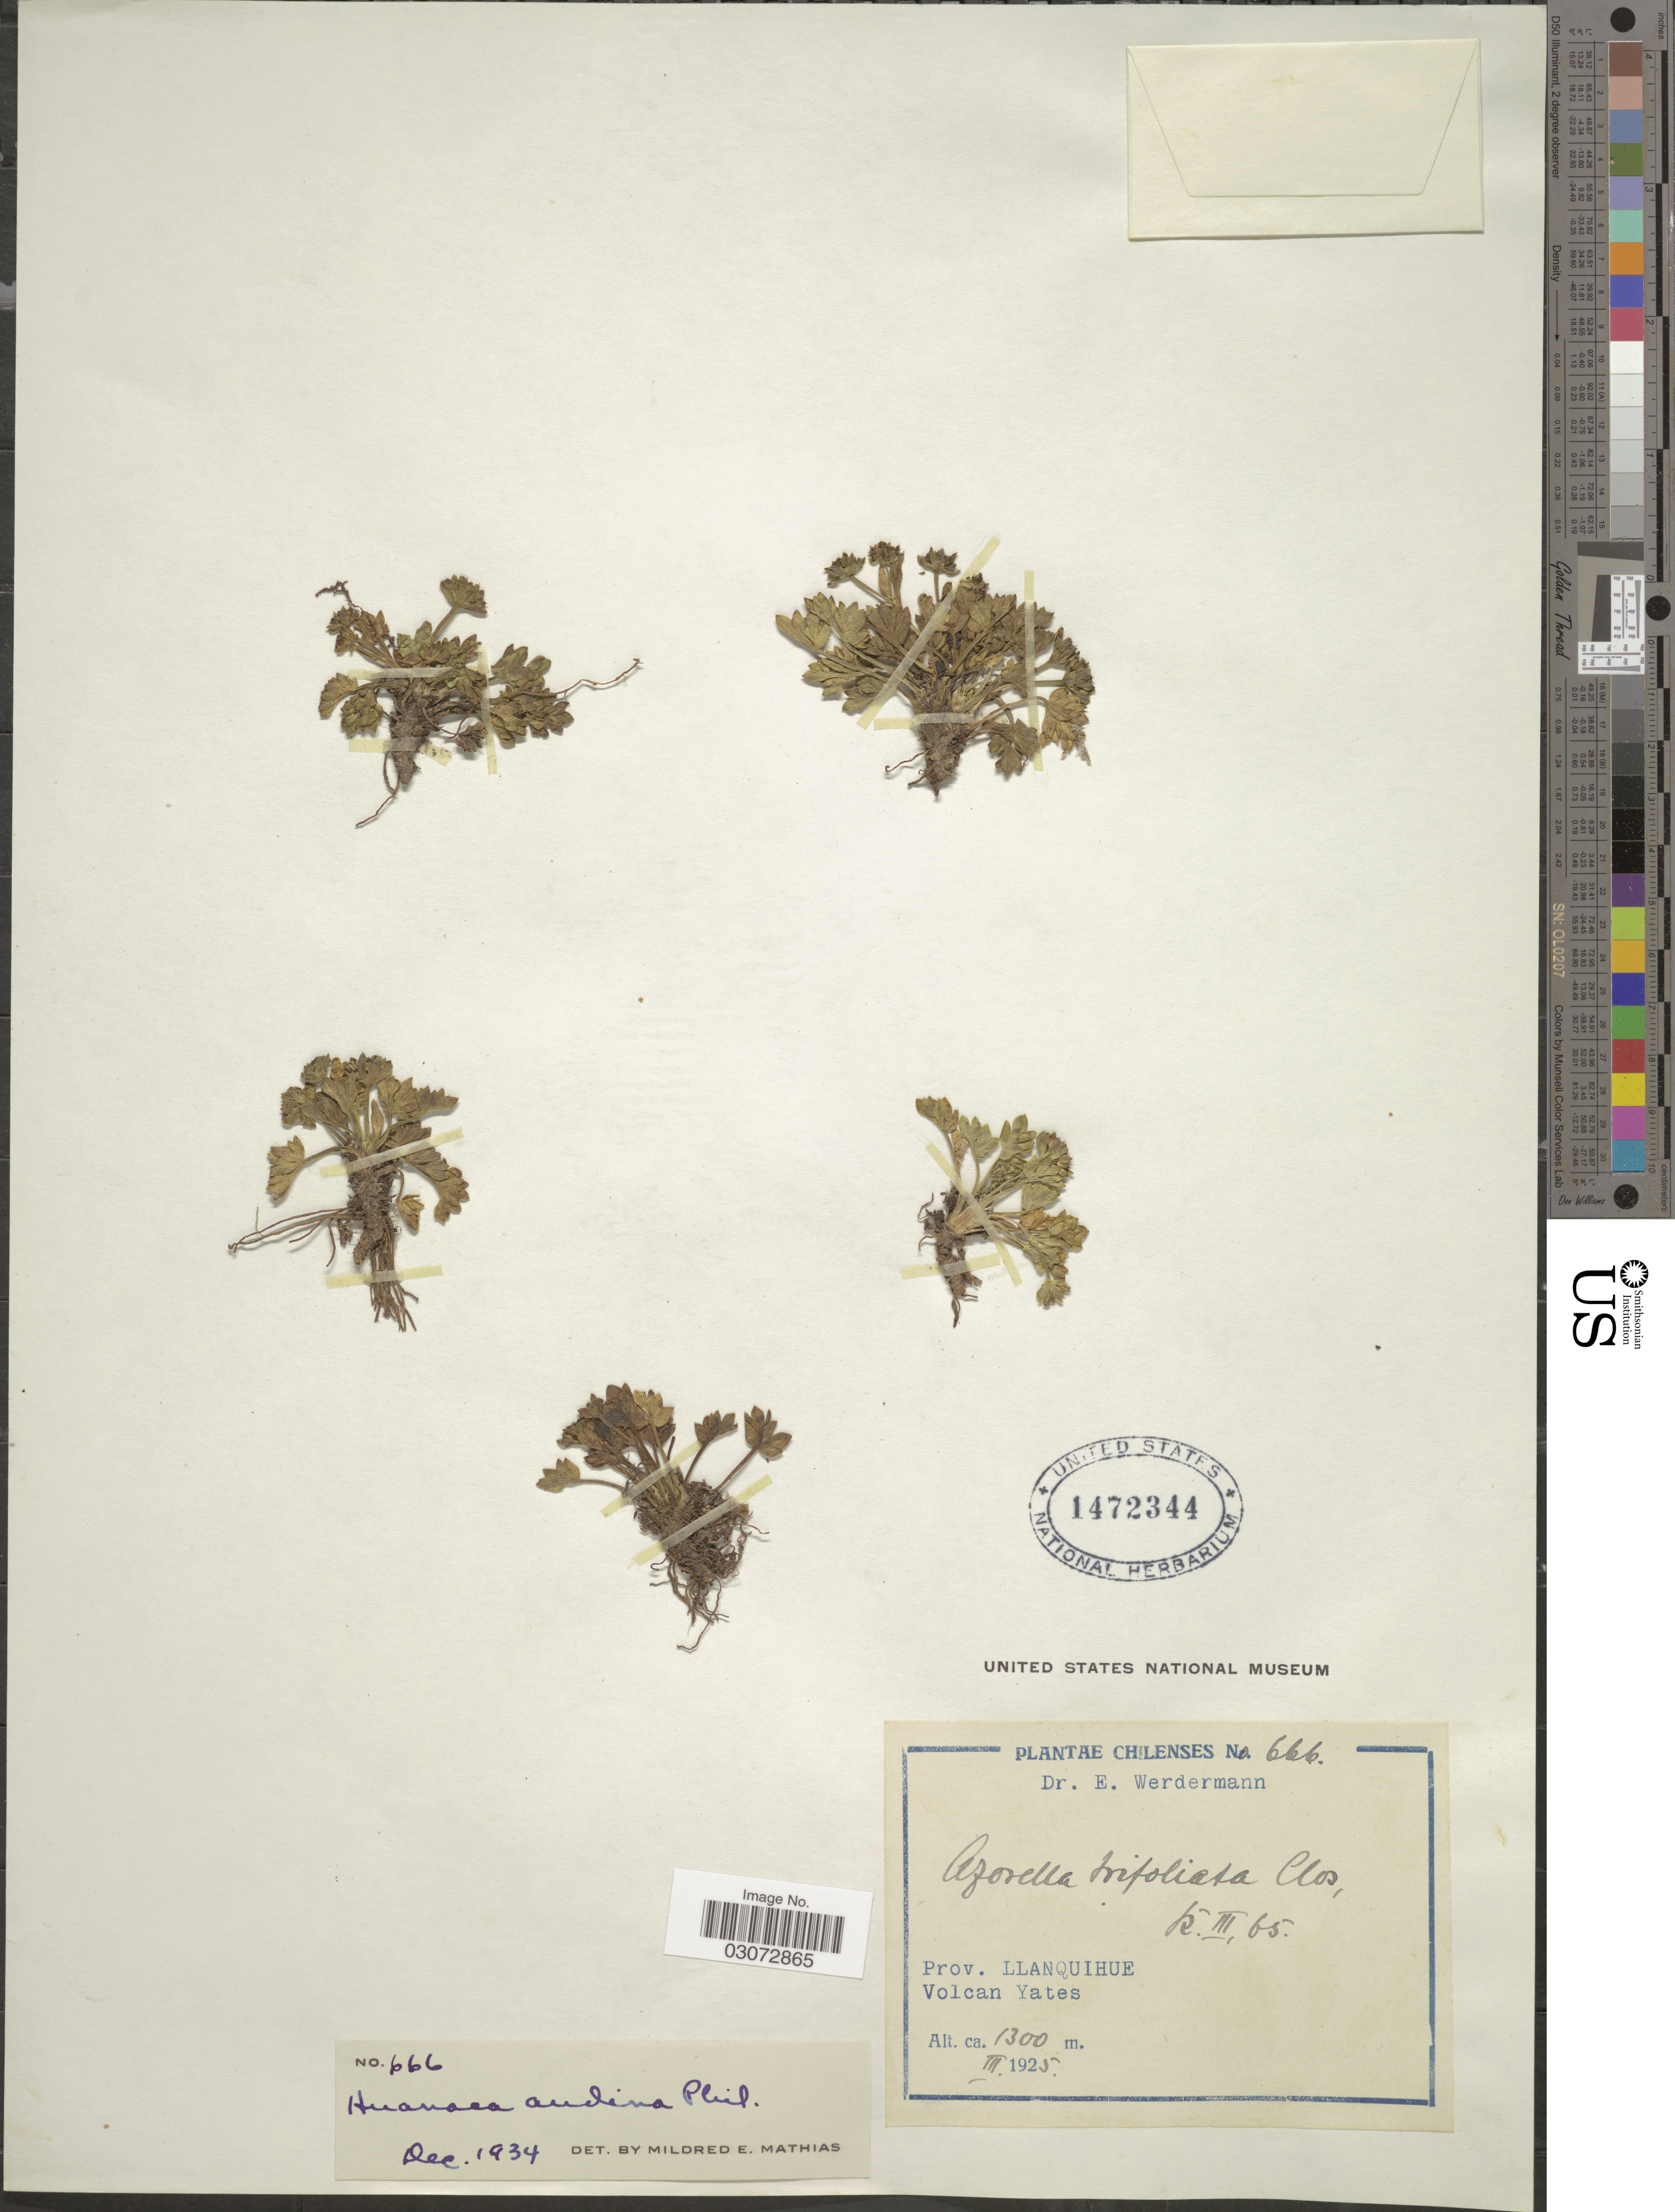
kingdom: Plantae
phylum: Tracheophyta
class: Magnoliopsida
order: Apiales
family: Apiaceae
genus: Huanaca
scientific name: Huanaca andina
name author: Phil.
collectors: E. Werdermann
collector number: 666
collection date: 1925-03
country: Chile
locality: Prov. Llanquihue. Volcan Yates.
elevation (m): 1300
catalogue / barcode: US 1472344